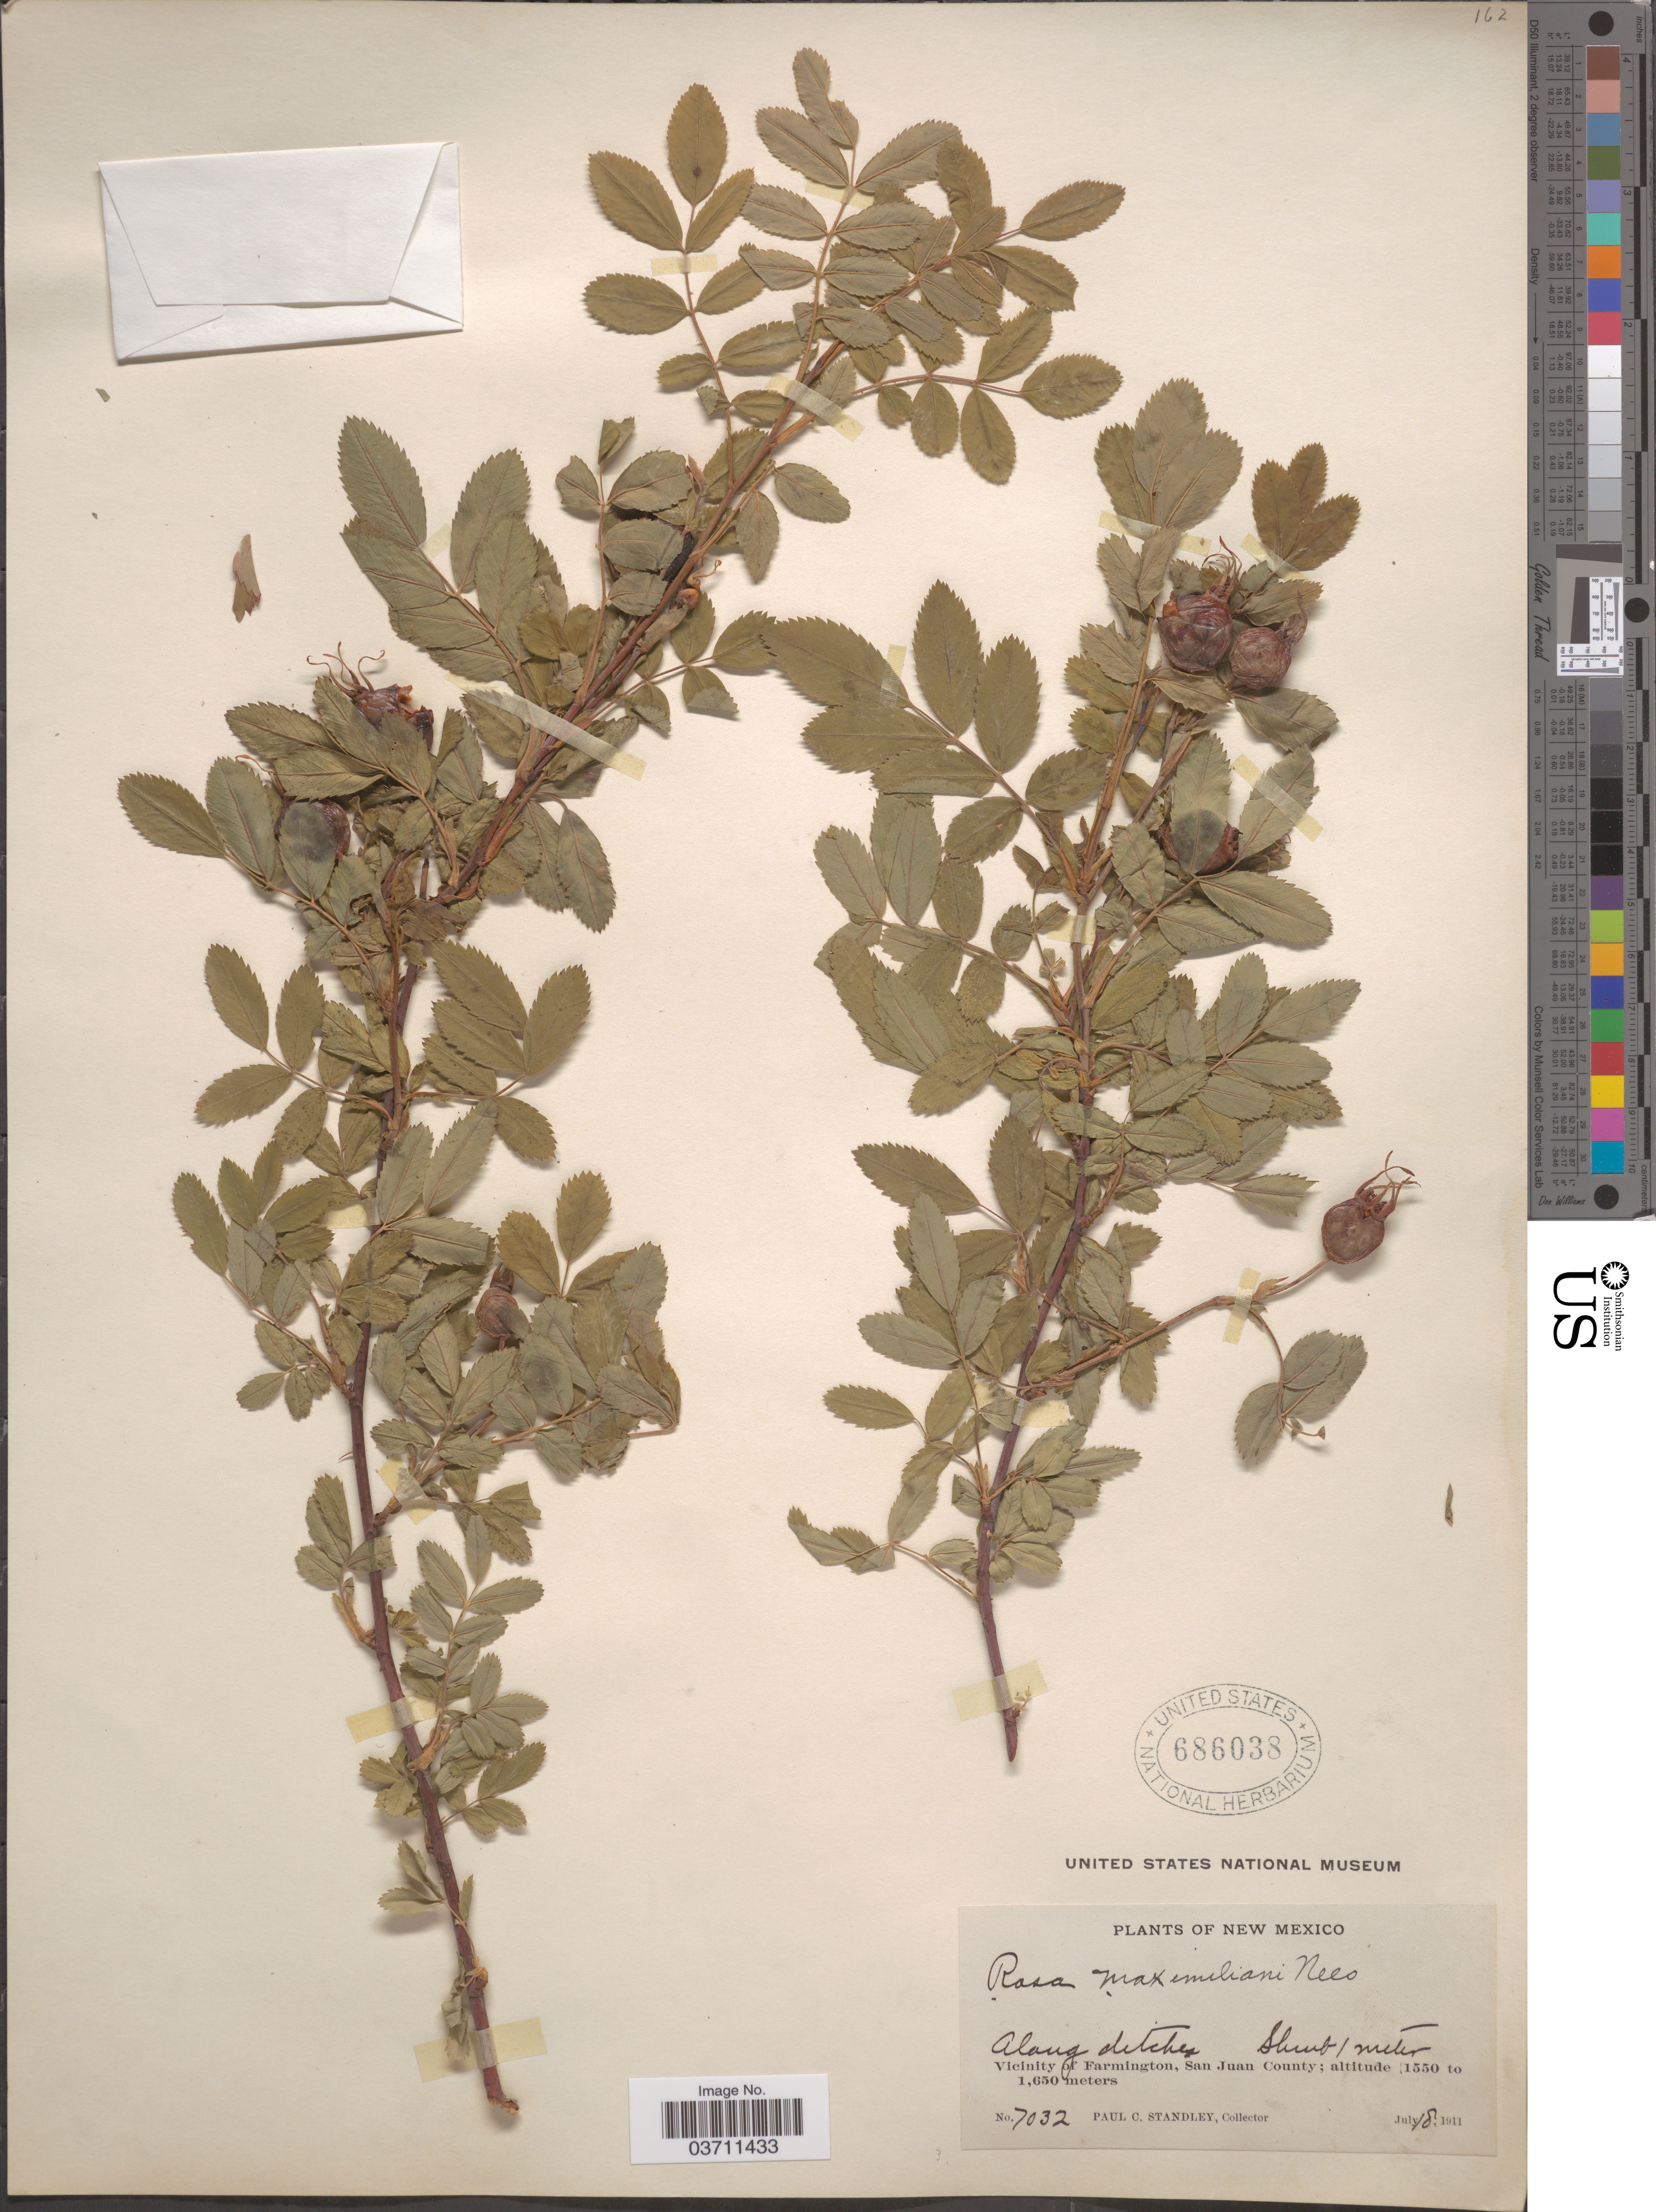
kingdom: Plantae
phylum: Tracheophyta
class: Magnoliopsida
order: Rosales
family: Rosaceae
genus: Rosa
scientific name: Rosa maximiliani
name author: Nees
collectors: P. C. Standley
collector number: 7032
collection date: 1911-07-18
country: United States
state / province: New Mexico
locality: Vicinity of Farmington, San Juan County.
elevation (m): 1550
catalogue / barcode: US 686038